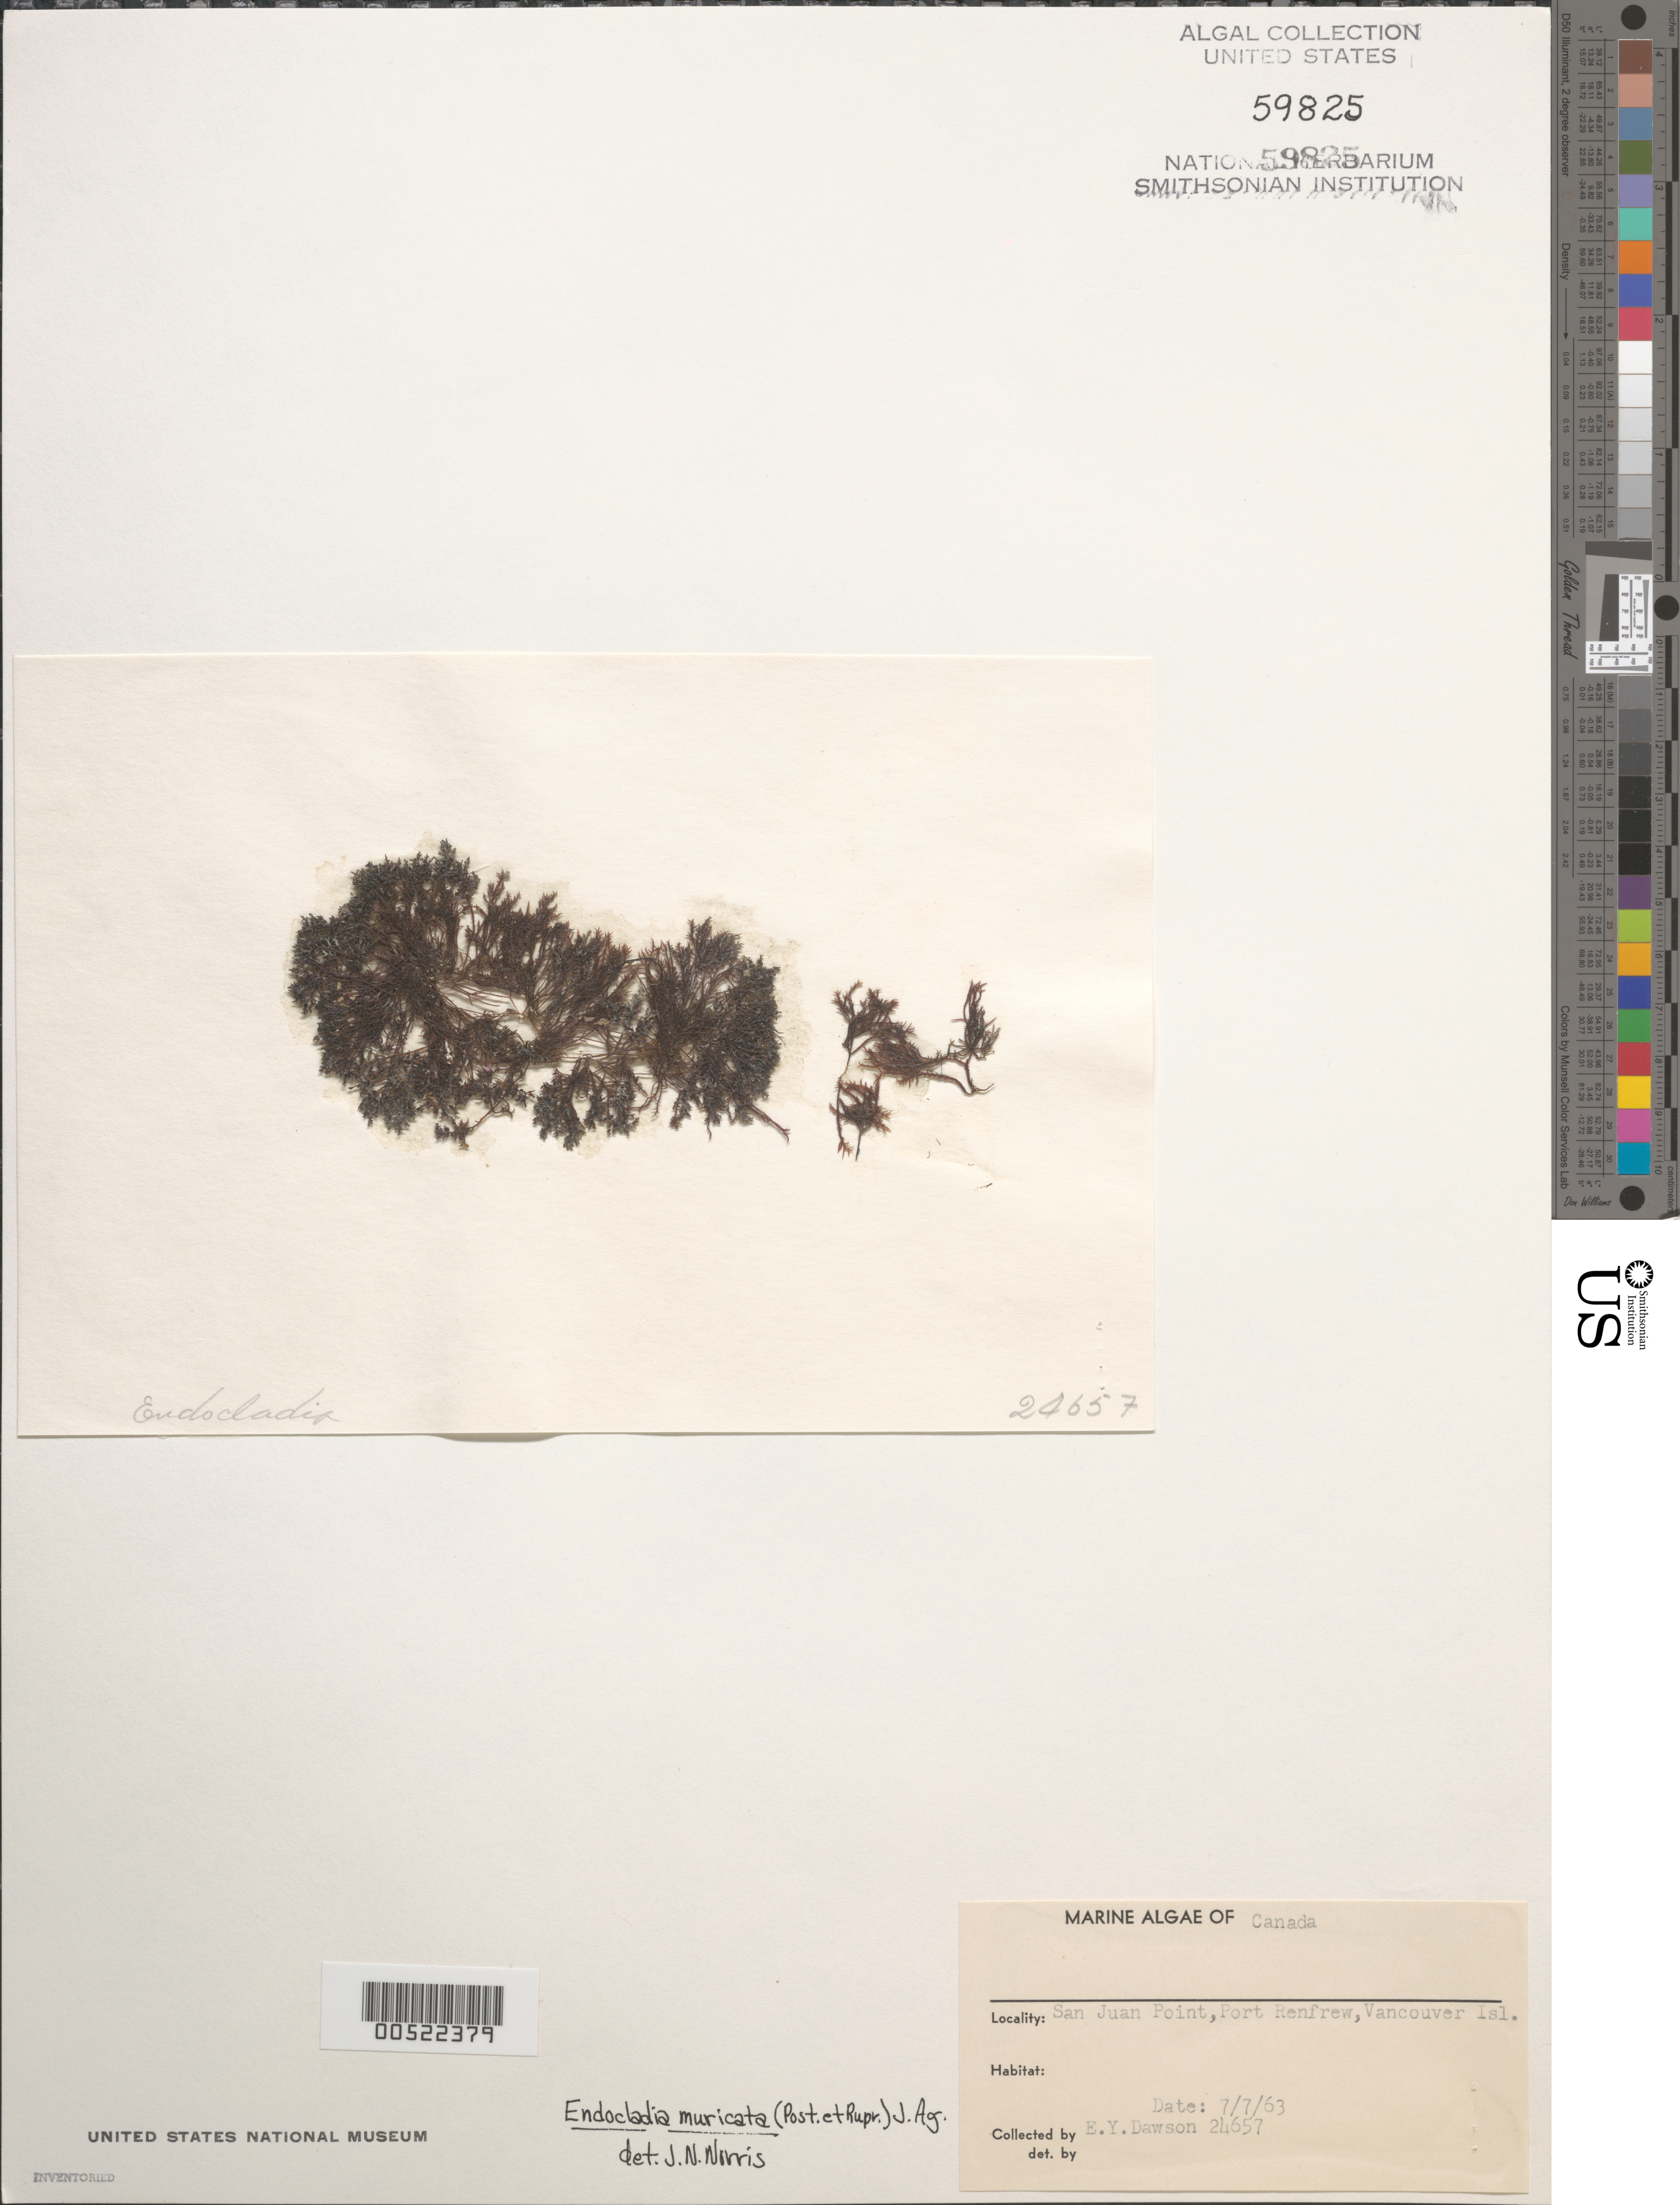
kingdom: Plantae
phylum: Rhodophyta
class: Florideophyceae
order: Gigartinales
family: Endocladiaceae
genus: Endocladia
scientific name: Endocladia muricata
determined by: Norris, James N.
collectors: E. Y. Dawson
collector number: EYD 24657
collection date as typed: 07 Jul 1963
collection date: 1963-07-07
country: Canada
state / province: British Columbia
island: Vancouver Island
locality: San Juan Point, Port Renfrew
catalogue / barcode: US 59825